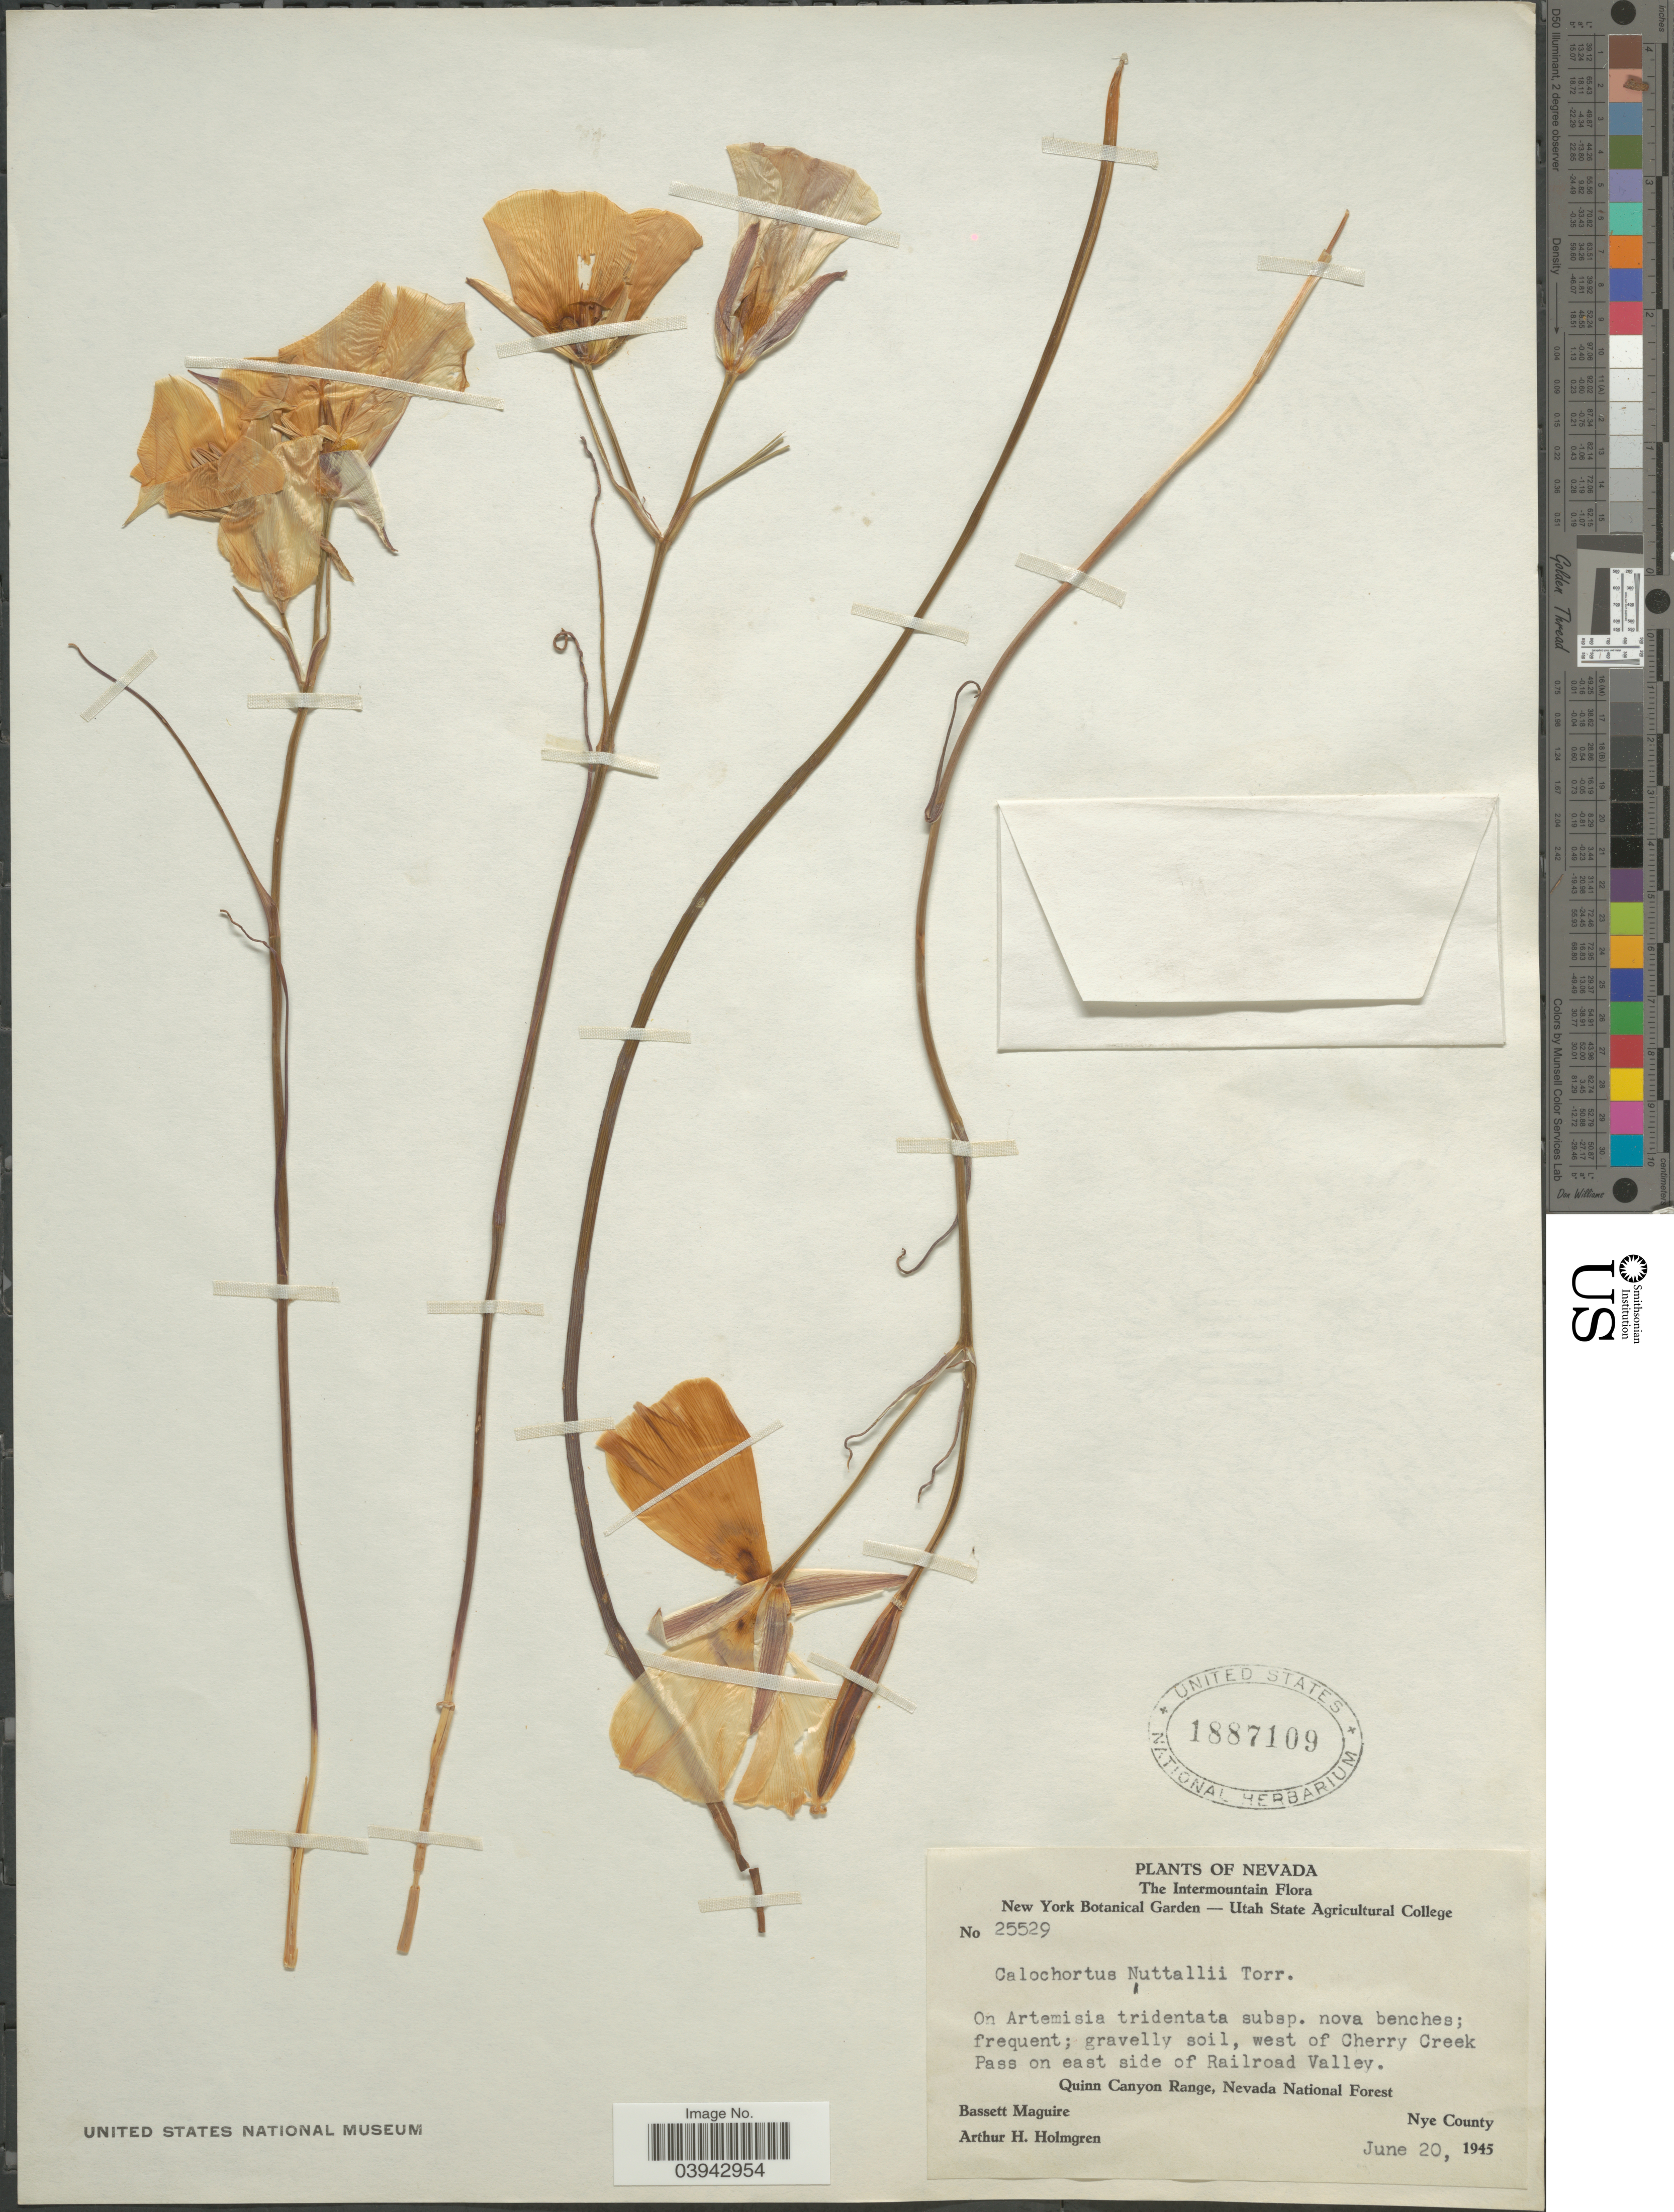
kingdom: Plantae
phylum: Tracheophyta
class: Liliopsida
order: Liliales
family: Liliaceae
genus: Calochortus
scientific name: Calochortus nuttallii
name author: Torr.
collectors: B. Maguire & A. H. Holmgren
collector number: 25529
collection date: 1945-06-20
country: United States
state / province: Nevada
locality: The Intermountain. West of Cherry Creek Pass on east side of Railroad Valley. Quinn Canyon Range, Nevada National Forest. Nye County.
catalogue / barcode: US 1887109